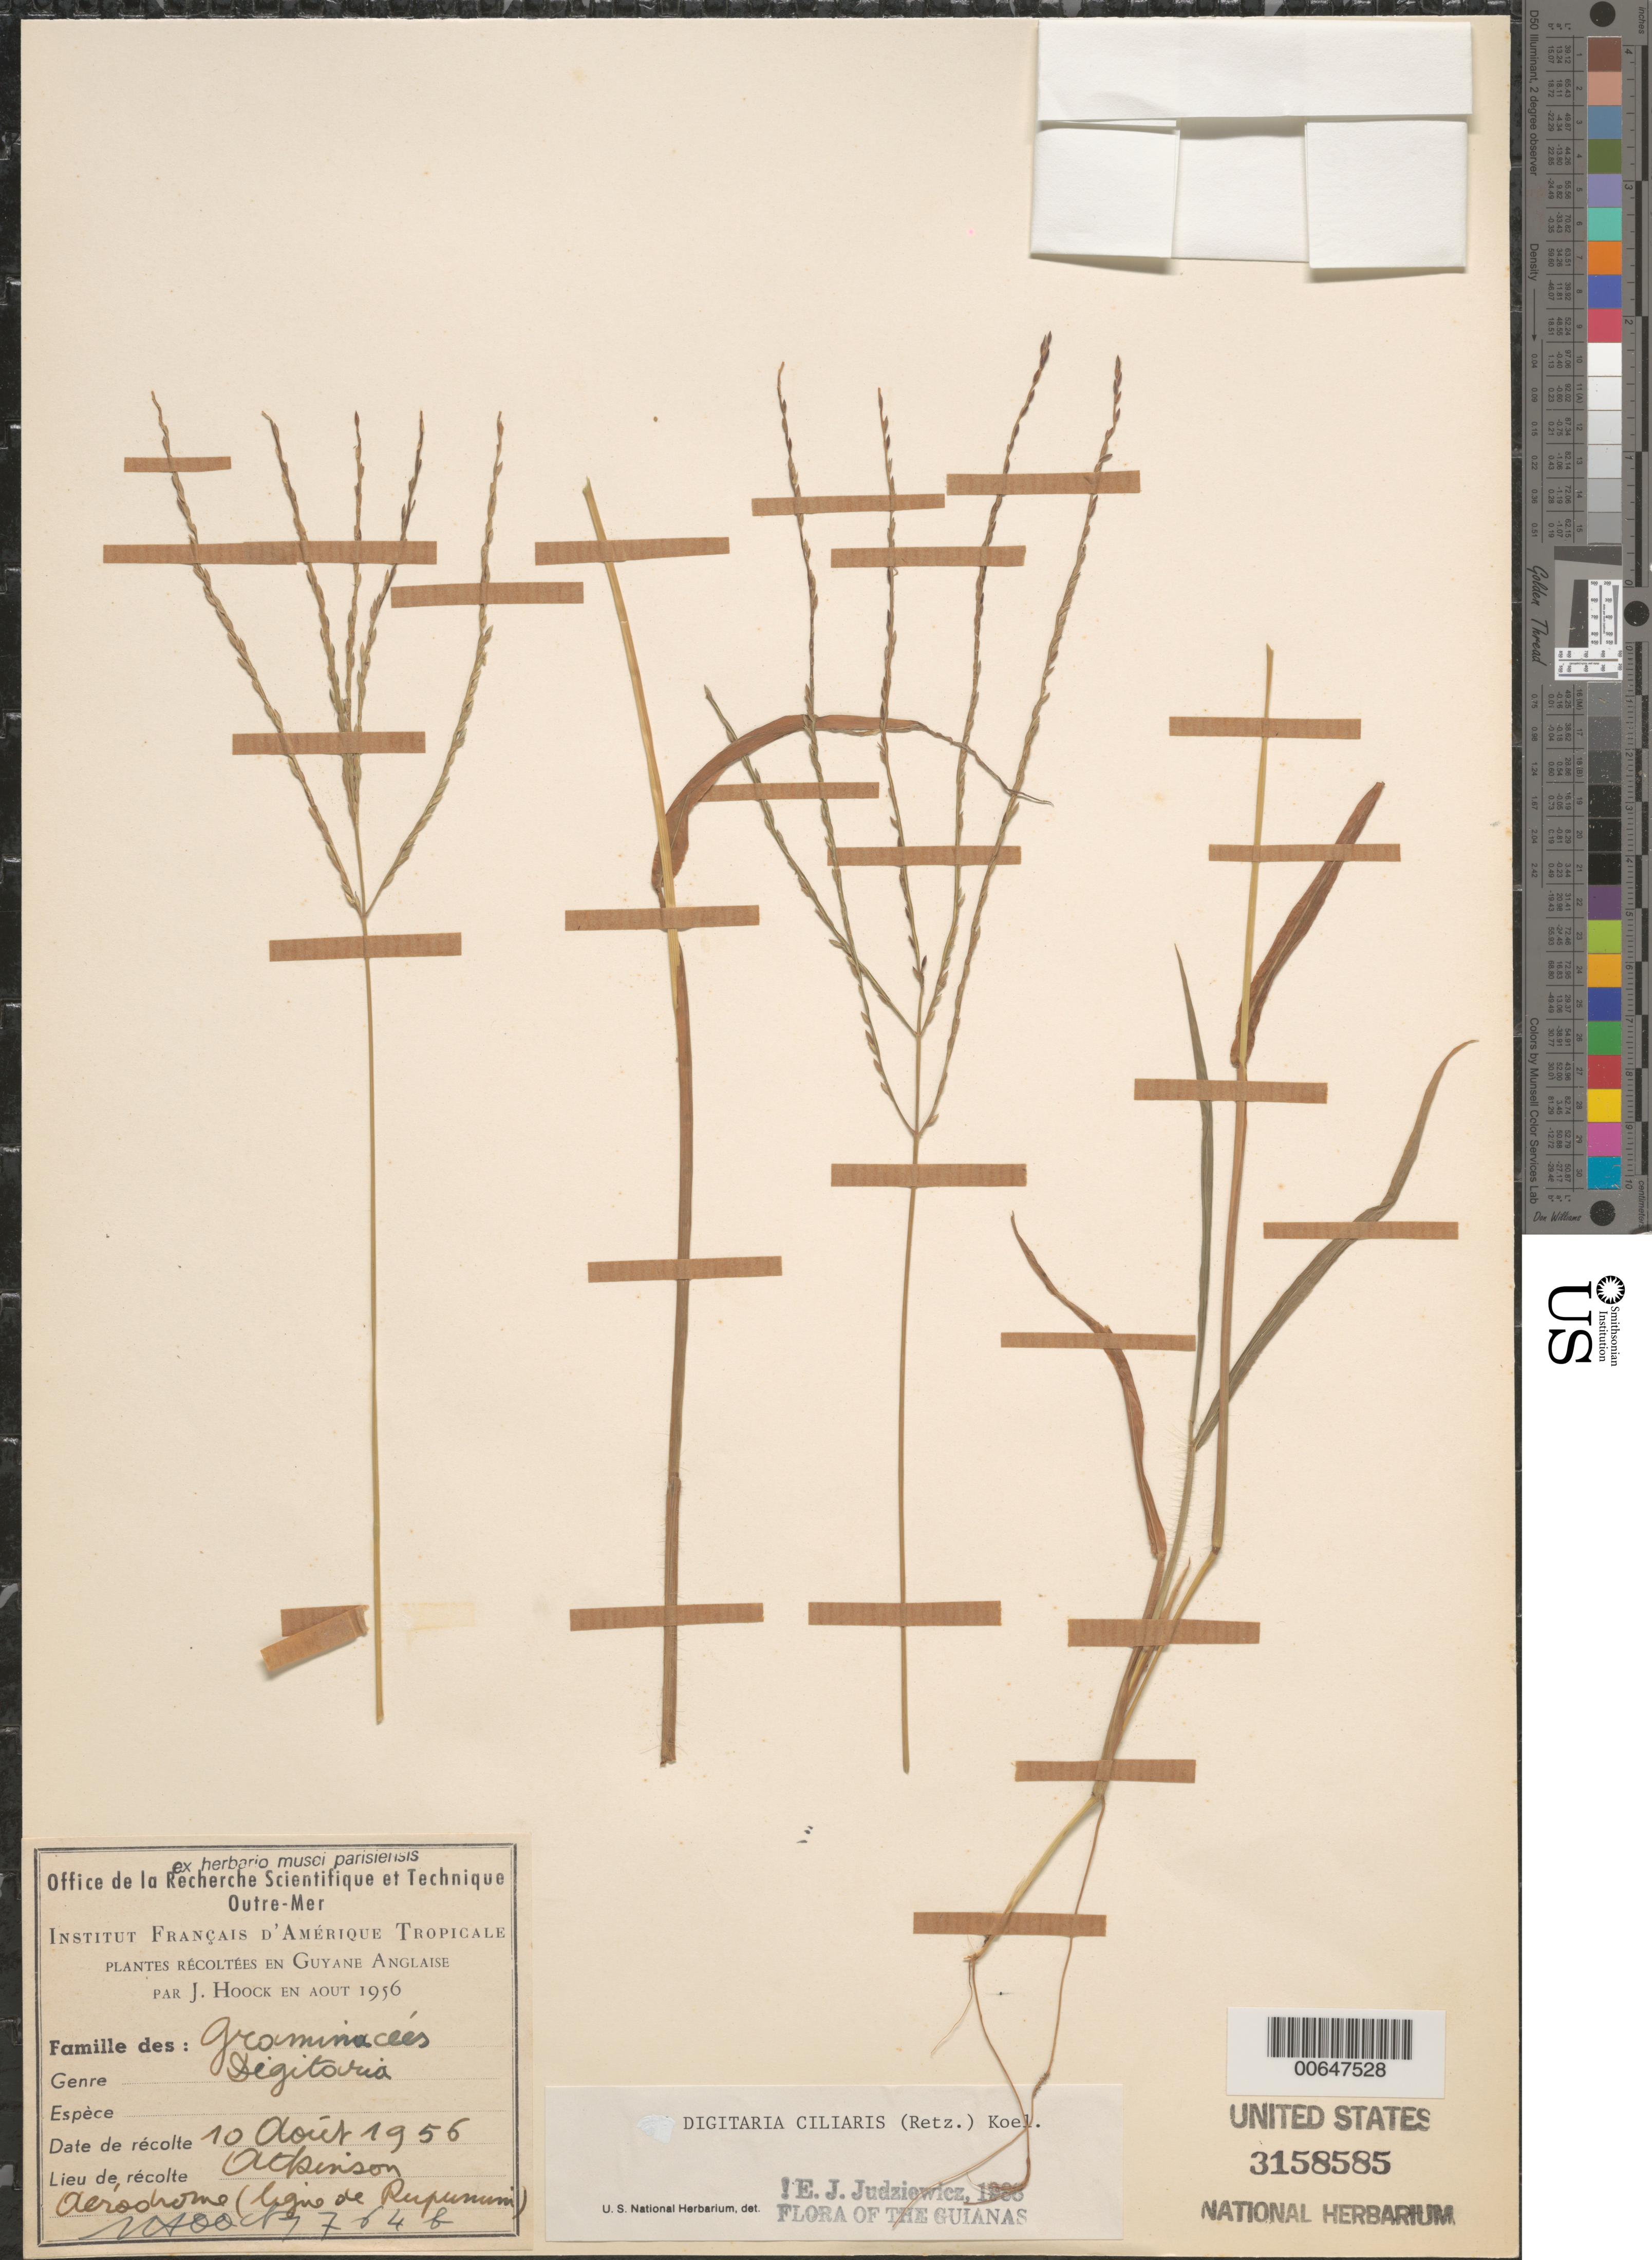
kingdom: Plantae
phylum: Tracheophyta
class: Liliopsida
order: Poales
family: Poaceae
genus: Digitaria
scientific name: Digitaria ciliaris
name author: (Retz.) Koeler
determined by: Judziewicz, E. J.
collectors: J. Hoock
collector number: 764 b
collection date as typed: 10-Aug-56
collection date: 1956-08-10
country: Guyana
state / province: Demerara-Mahaica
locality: Atkinson Aérodrome (ligne de Rupununi)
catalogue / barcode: US 3158585